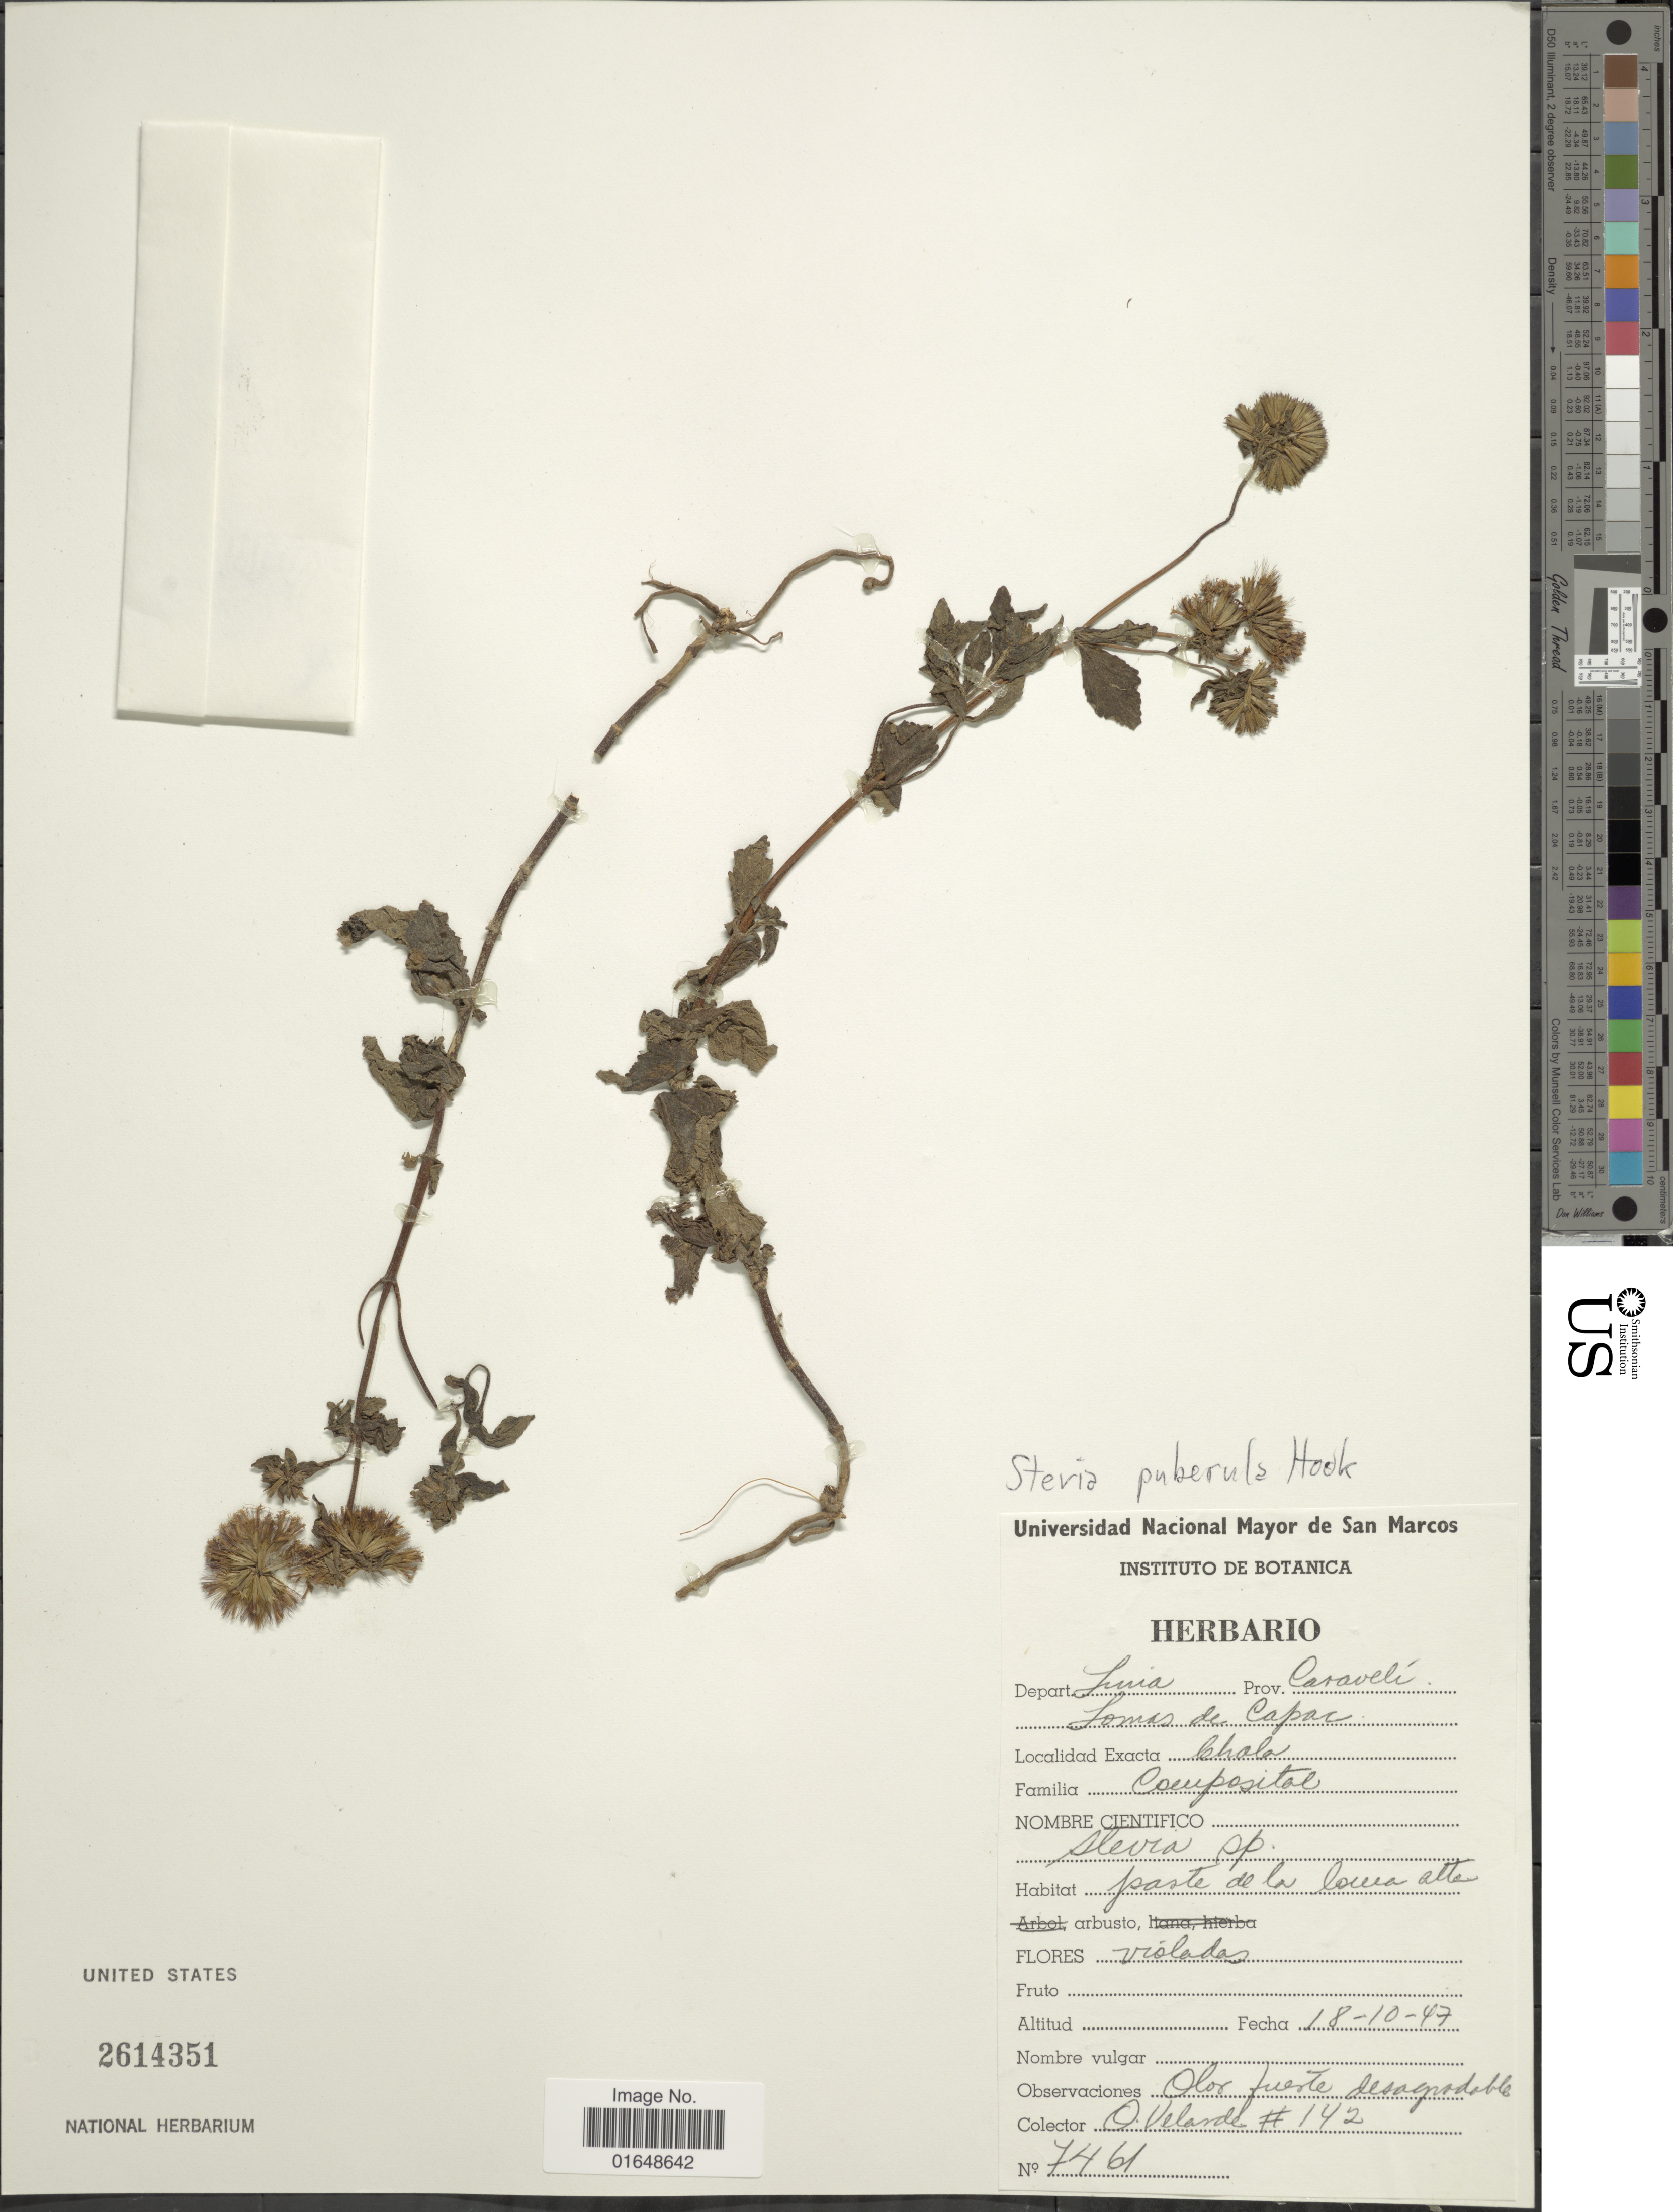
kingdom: Plantae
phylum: Tracheophyta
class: Magnoliopsida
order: Asterales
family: Asteraceae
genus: Stevia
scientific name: Stevia puberula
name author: Hook.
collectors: O. Velarde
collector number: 142/7461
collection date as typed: Transcribed d/m/y: 18/10/47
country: Peru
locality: Lomas de Capac, Chala, Prov. Caravelí, Depart. Lima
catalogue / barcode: US 2614351